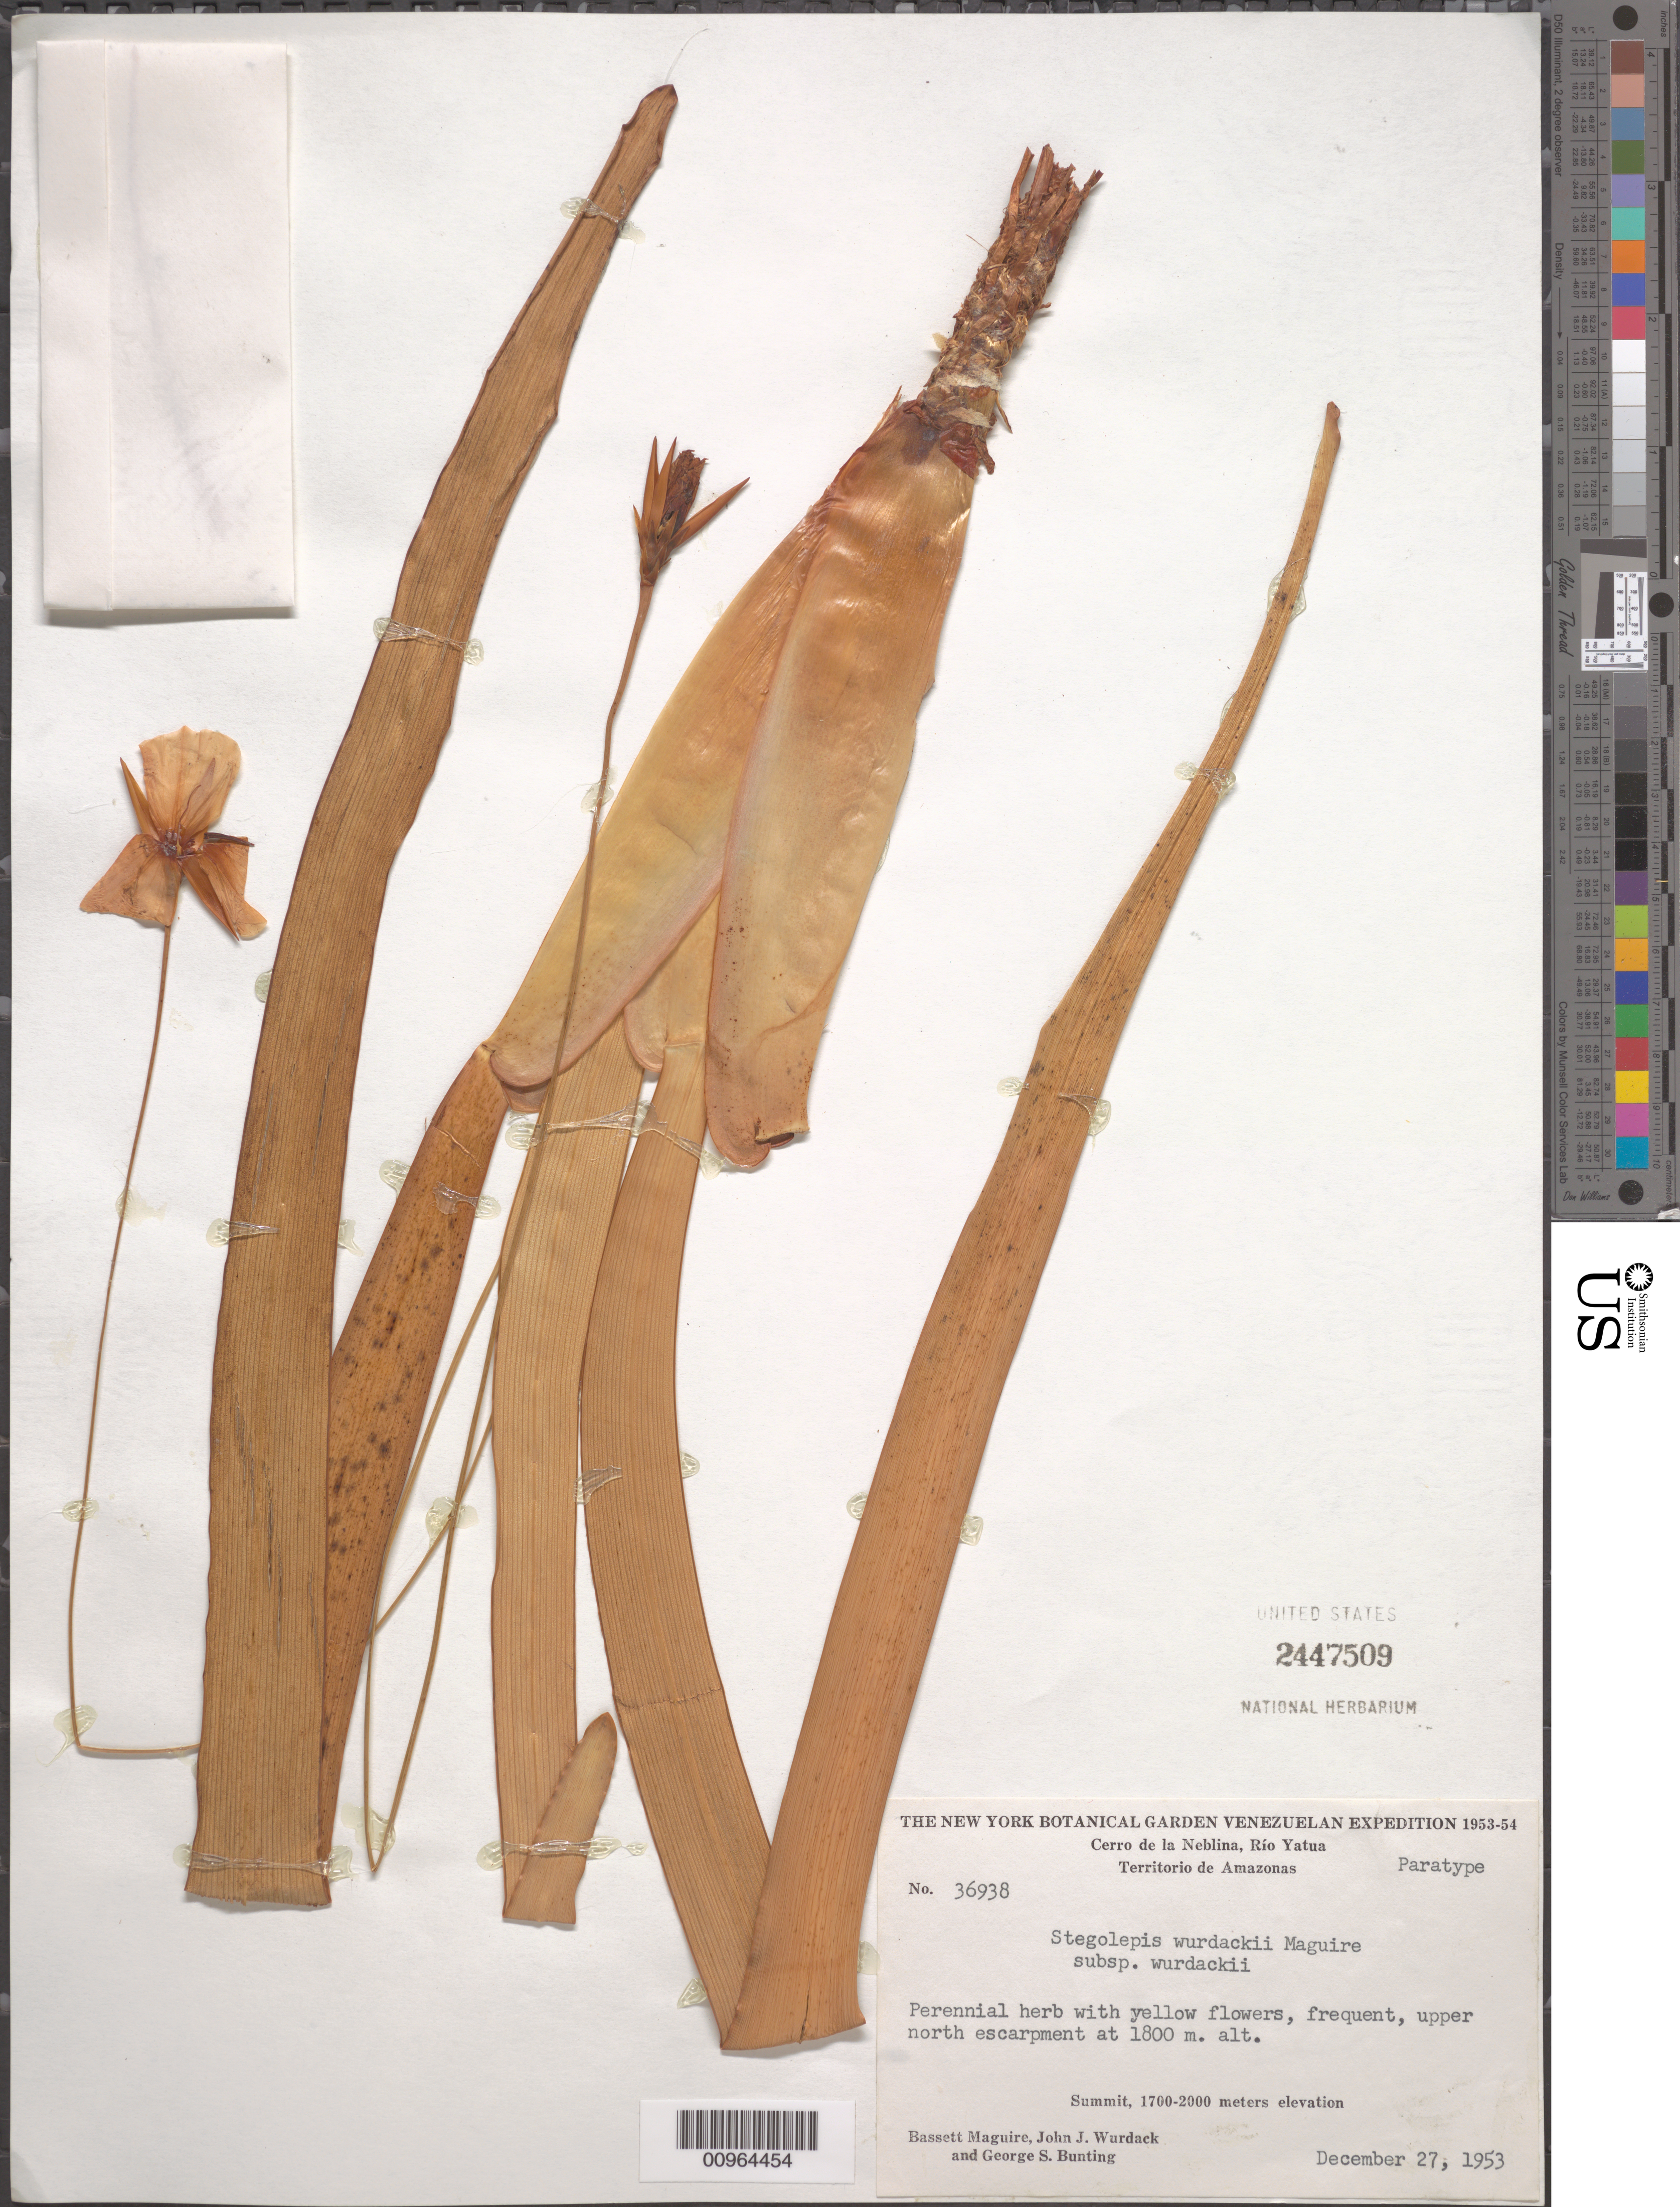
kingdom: Plantae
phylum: Tracheophyta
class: Liliopsida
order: Poales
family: Rapateaceae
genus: Stegolepis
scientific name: Stegolepis wurdackii subsp. wurdackii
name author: Maguire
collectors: B. Maguire, J. J. Wurdack & G. S. Bunting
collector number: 36938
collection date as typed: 27-Dec-53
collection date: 1953-12-27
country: Venezuela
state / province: Amazonas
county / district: Río Negro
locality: Cerro de la Neblina, Río Yatua, upper north escarpment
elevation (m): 1800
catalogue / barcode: US 2447509